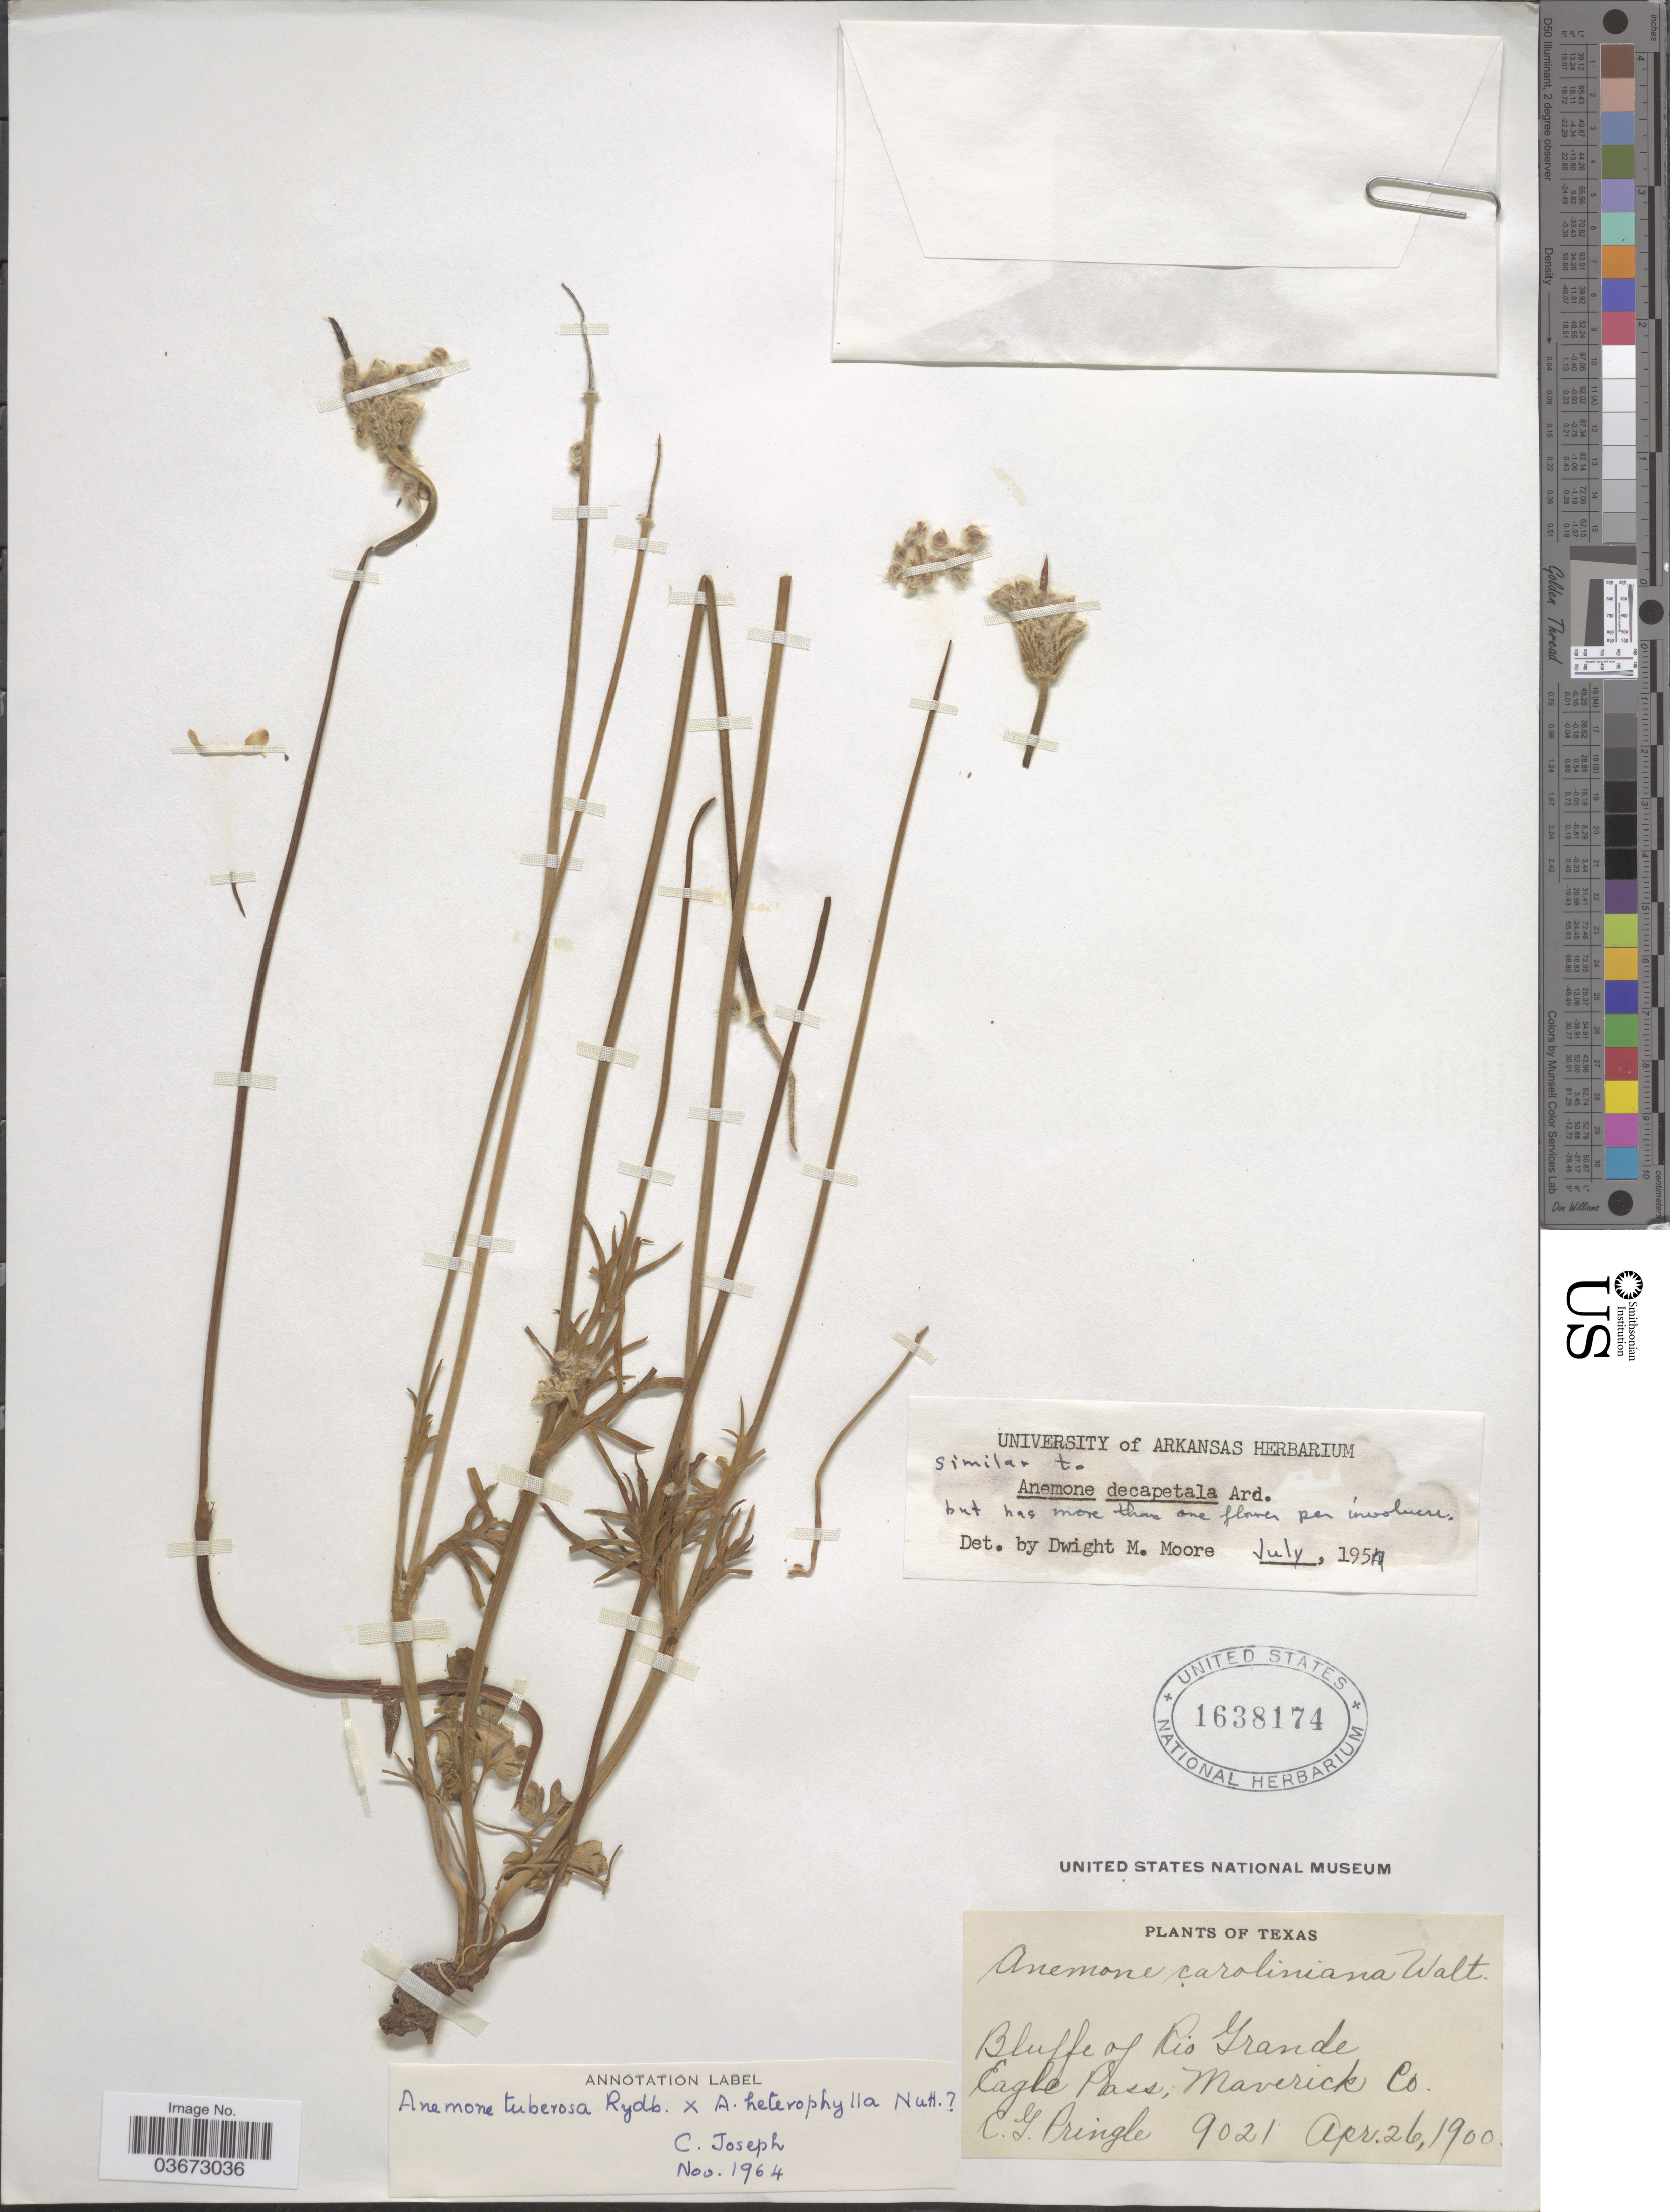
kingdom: Plantae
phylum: Tracheophyta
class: Magnoliopsida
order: Ranunculales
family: Ranunculaceae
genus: Anemone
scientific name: Anemone tuberosa x A. heterophylla Nutt. & Alph. Wood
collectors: C. G. Pringle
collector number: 9021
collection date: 1900-04-26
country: United States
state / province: Texas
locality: Bluffs of Rio Grande. Eagle Pass, Maverick Co.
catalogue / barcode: US 1638174